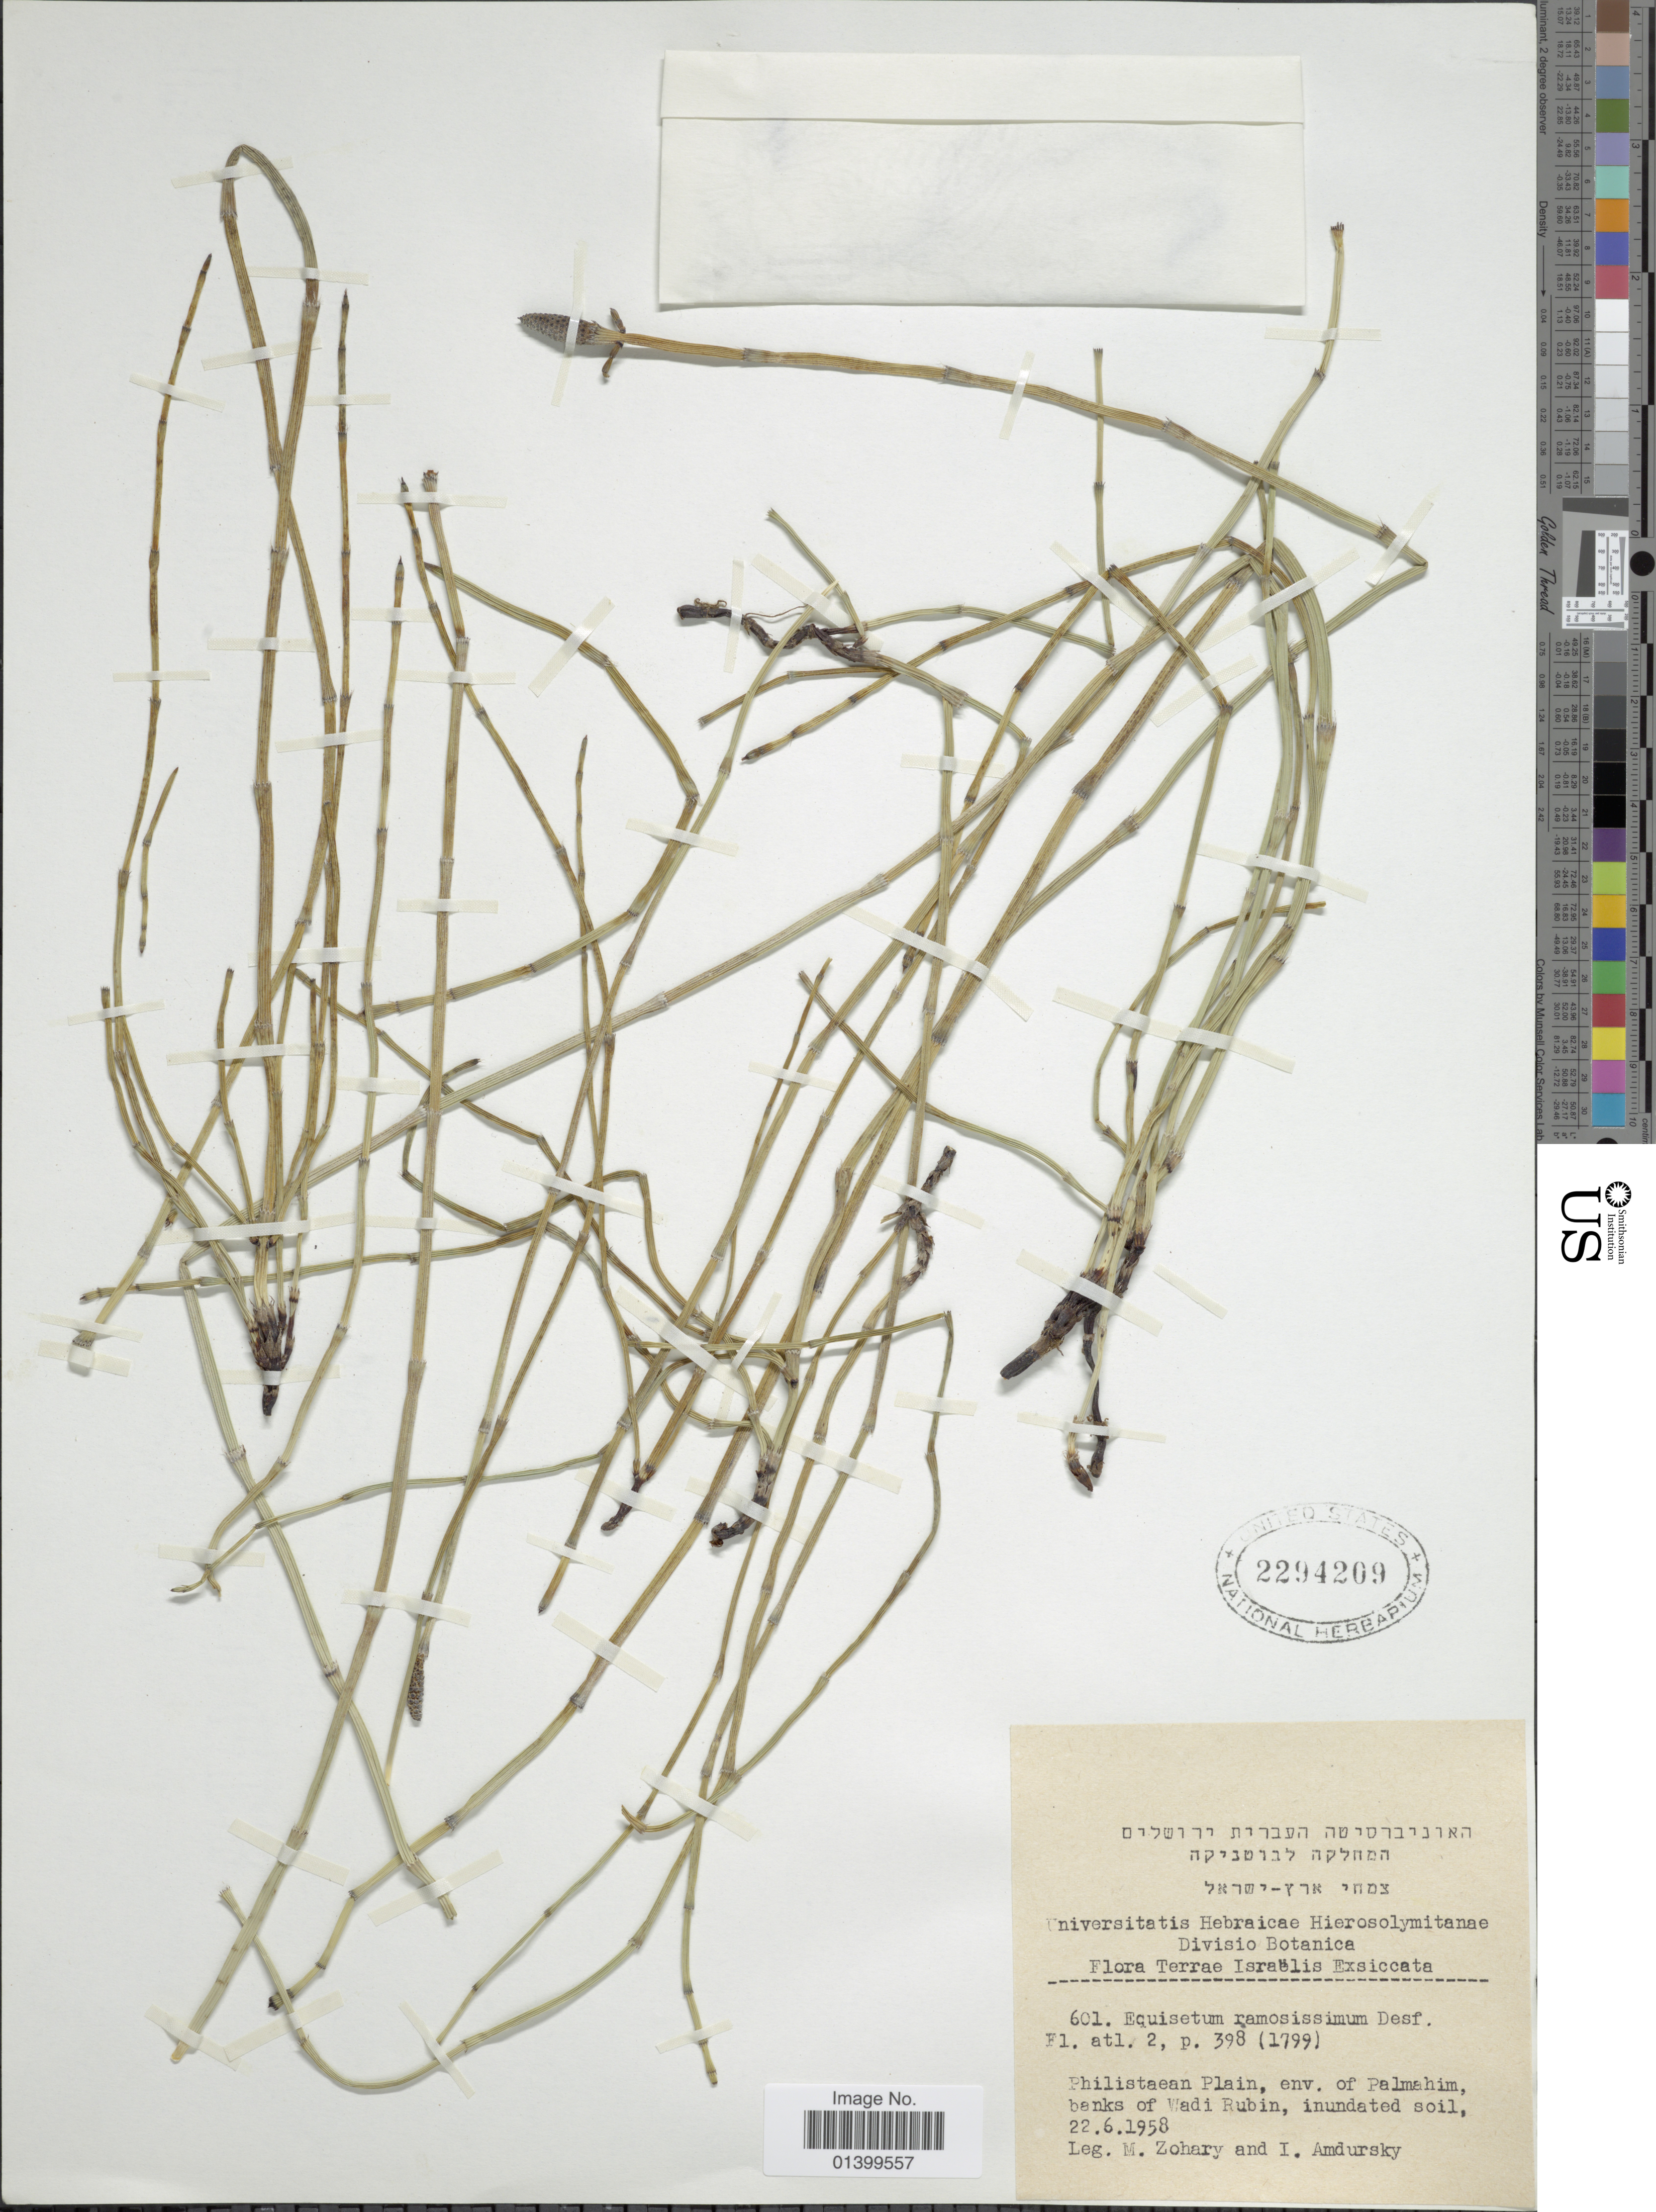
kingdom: Plantae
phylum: Tracheophyta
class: Polypodiopsida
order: Equisetales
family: Equisetaceae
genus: Equisetum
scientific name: Equisetum ramosissimum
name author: Desf.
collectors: M. Zohary & I. Amdursky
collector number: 601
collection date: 1958-06-22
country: Israel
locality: Flora Terrae Israëlis. Philistaean Plain, env. of Palmahim, banks of Wadi Rubin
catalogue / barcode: US 2294209